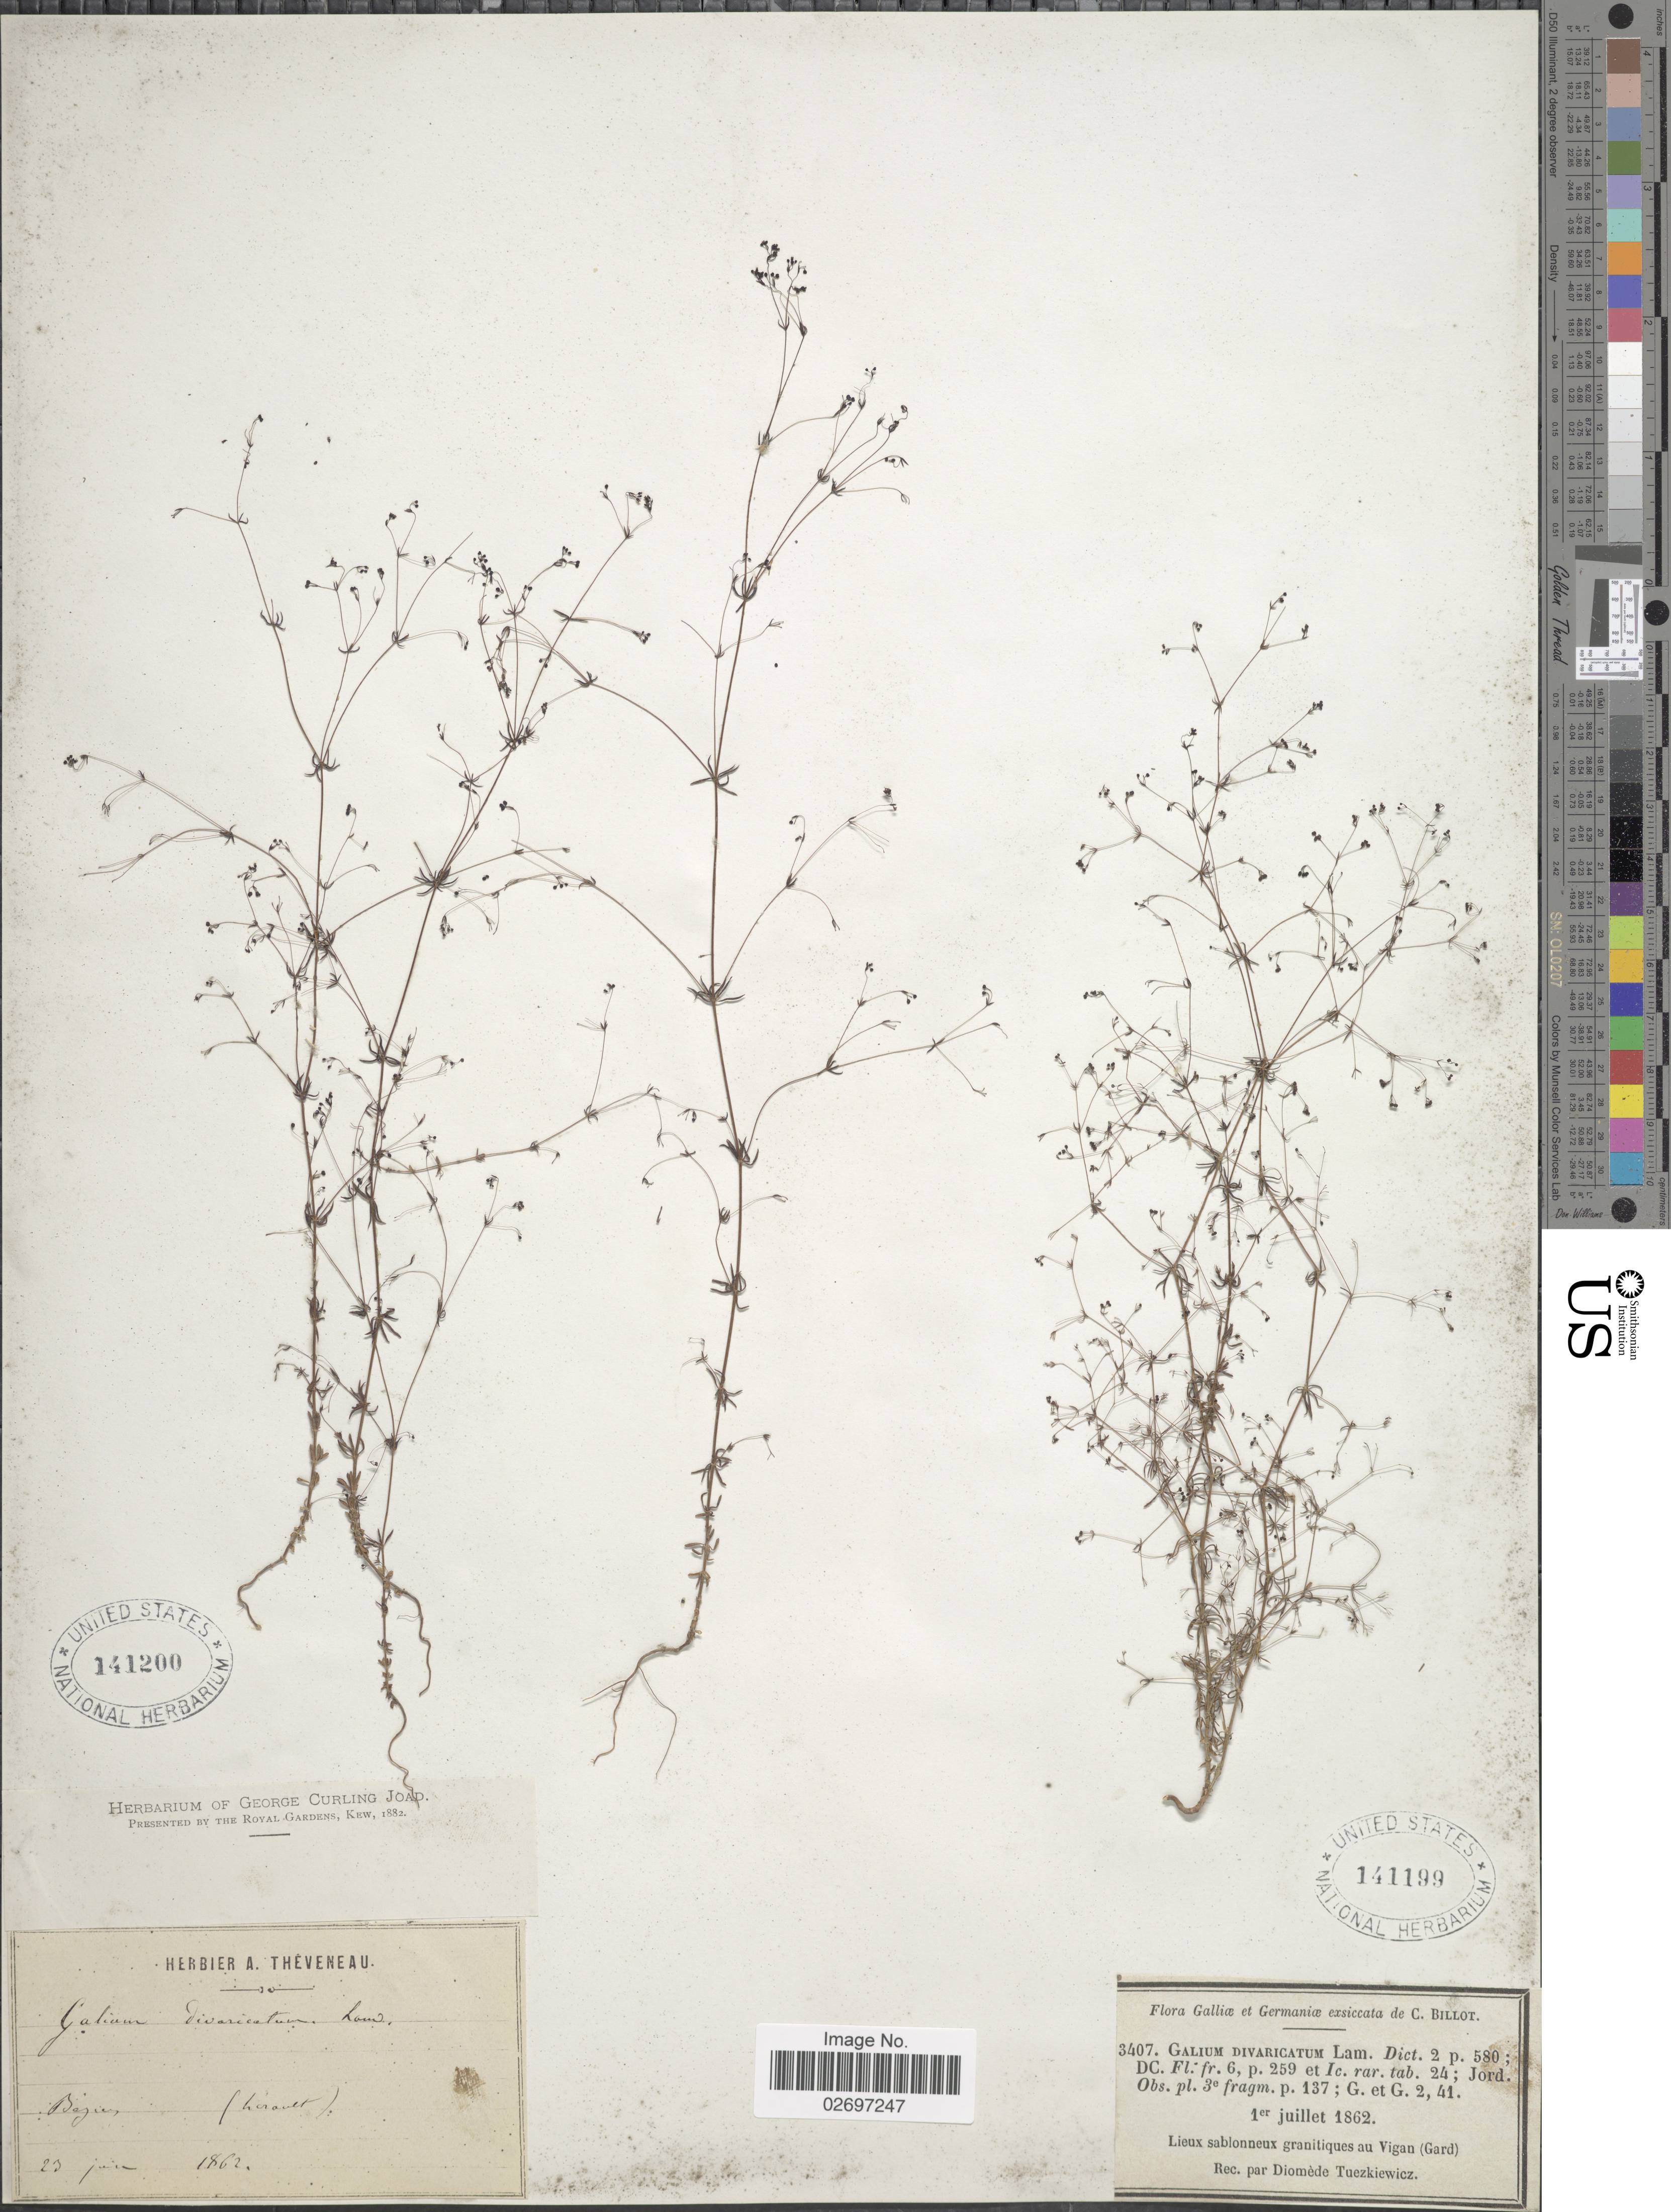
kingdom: Plantae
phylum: Tracheophyta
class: Magnoliopsida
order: Gentianales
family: Rubiaceae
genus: Galium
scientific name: Galium divaricatum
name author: Pourr. ex Lam.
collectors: C. Billot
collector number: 3407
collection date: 1862-07-01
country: France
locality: Gallioe et Germaniae [interpreted] Vigan (Gard)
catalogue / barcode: US 141199